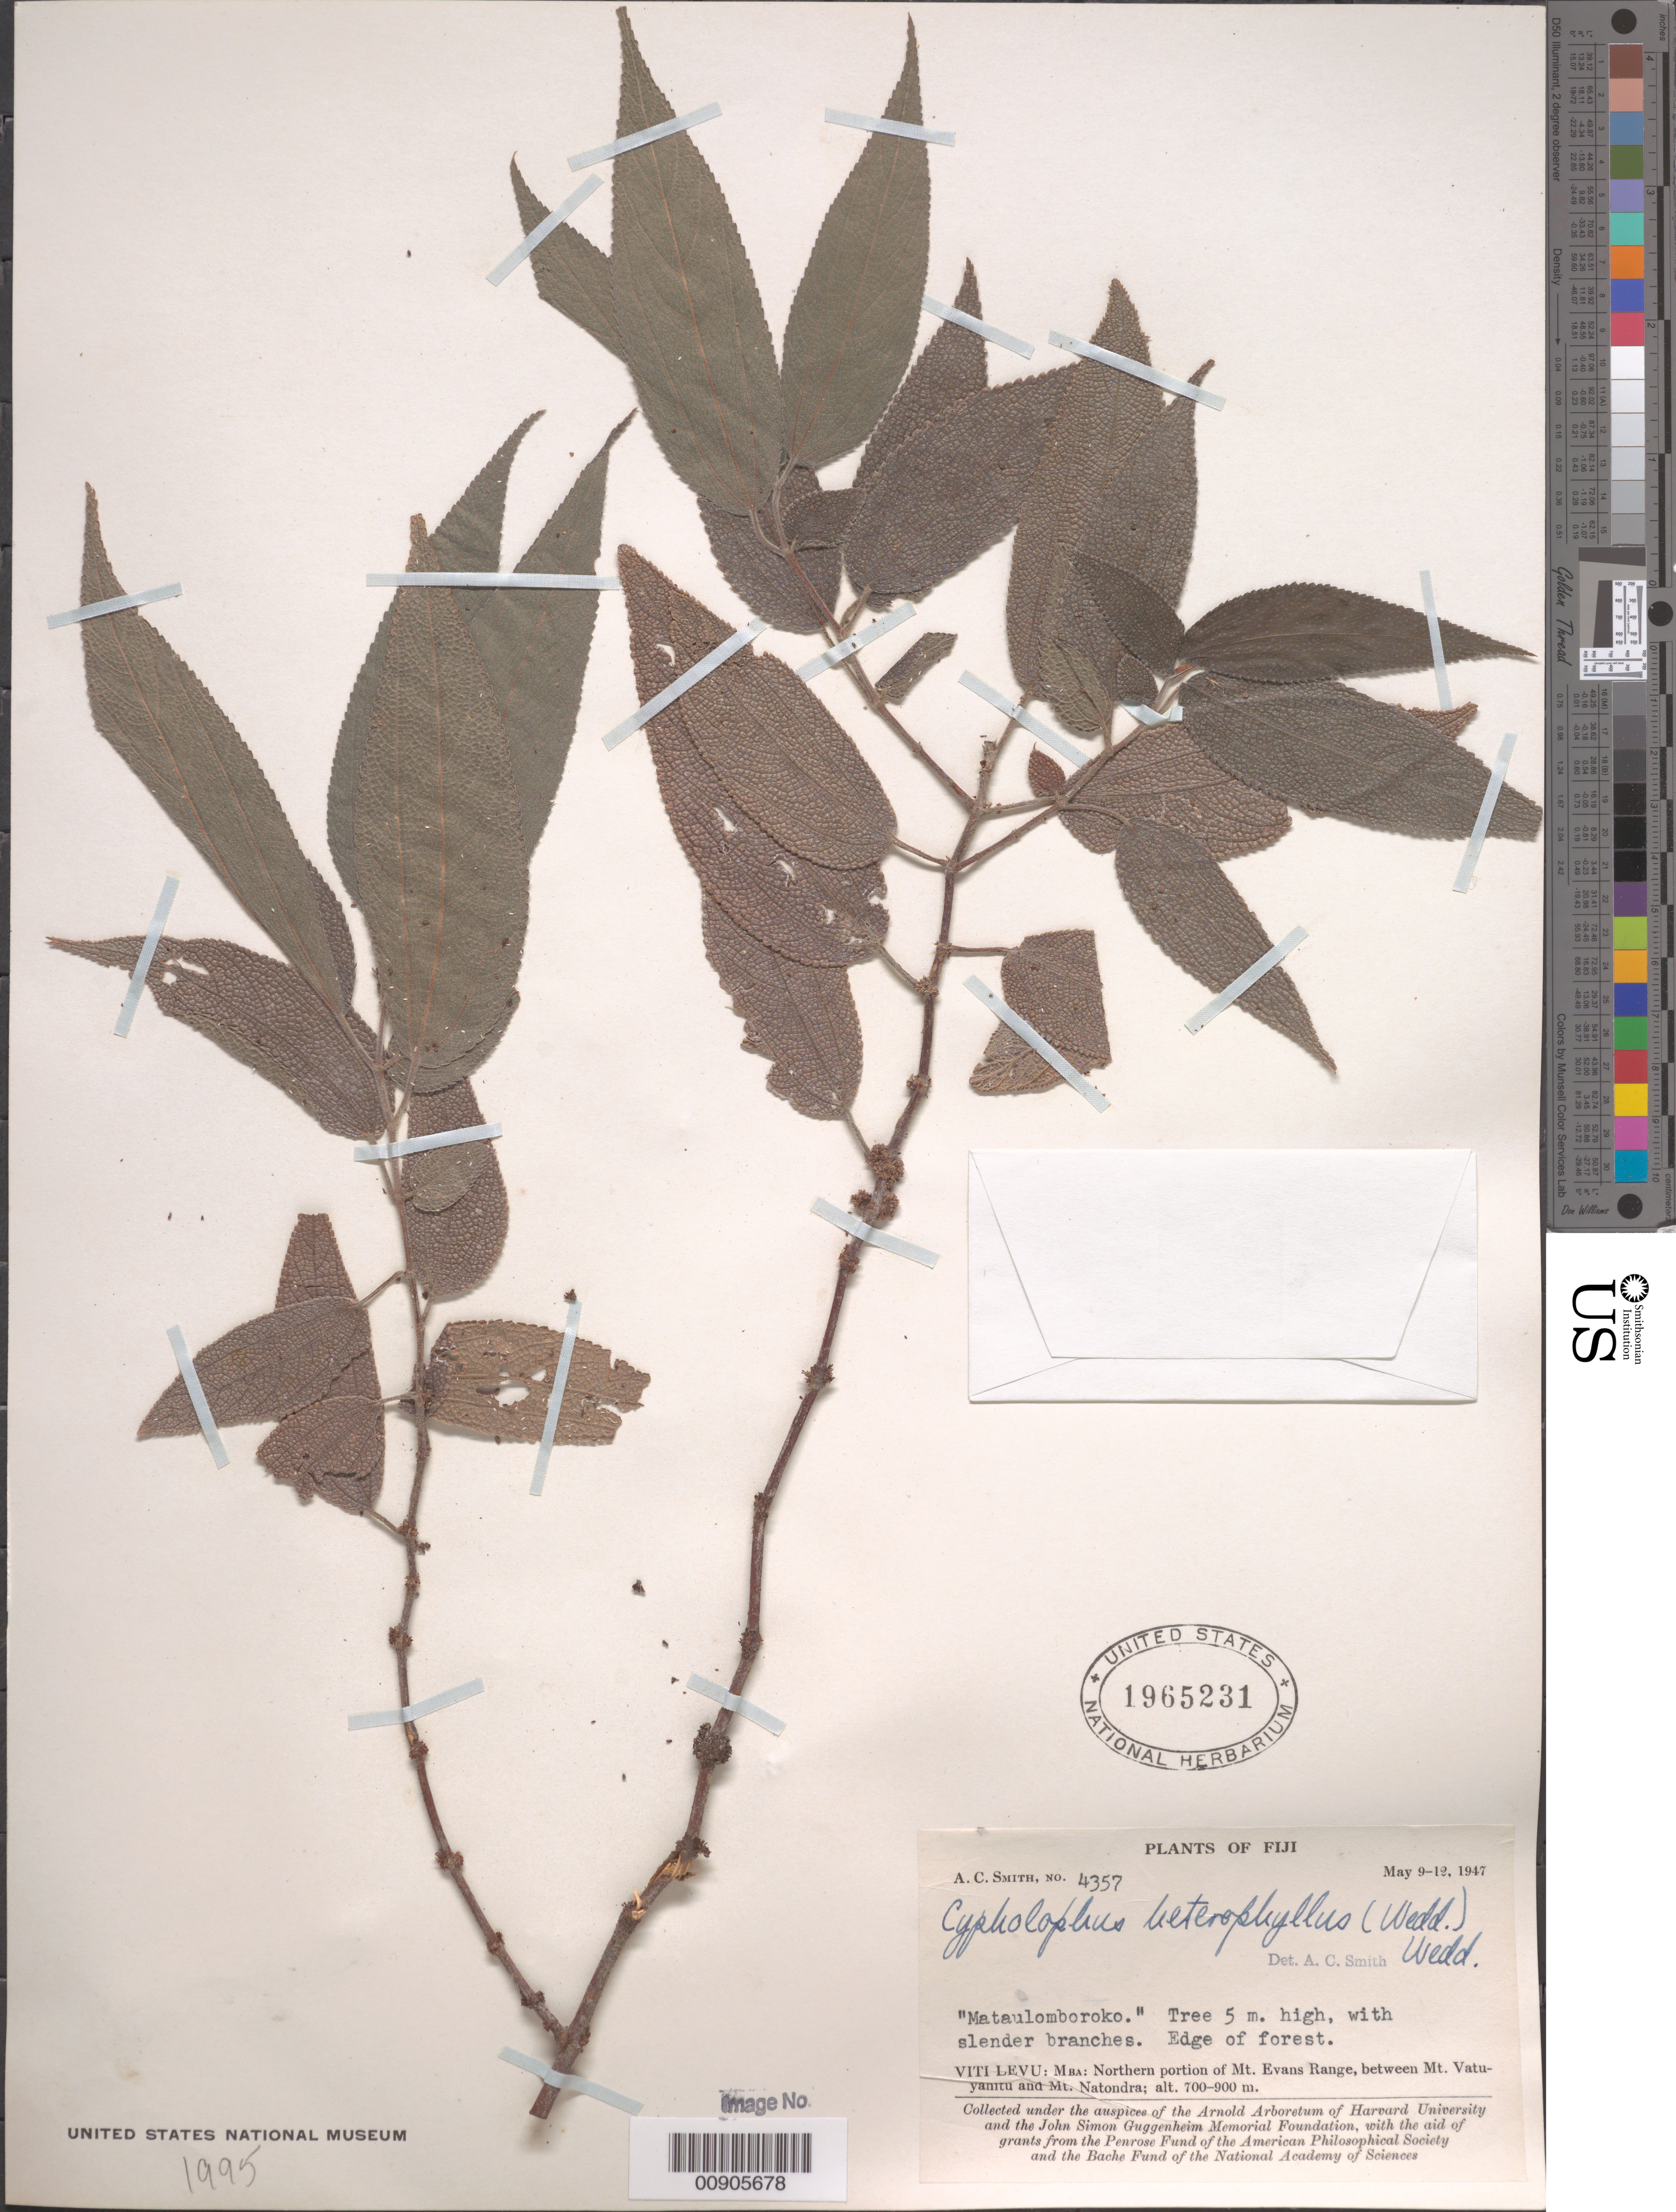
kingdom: Plantae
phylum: Tracheophyta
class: Magnoliopsida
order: Rosales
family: Urticaceae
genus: Cypholophus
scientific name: Cypholophus heterophyllus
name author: Wedd.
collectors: C. A. Smith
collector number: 4357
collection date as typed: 12 Mar 1947 to 09 May 1947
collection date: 1947-03-12/1947-05-09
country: Fiji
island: Viti Levu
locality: Mba: Northern portion of Mt Evans Range, between Mt. Vatu-yanitu and Mt. Natondra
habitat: Edge of forest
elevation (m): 700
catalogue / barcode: US 1965231